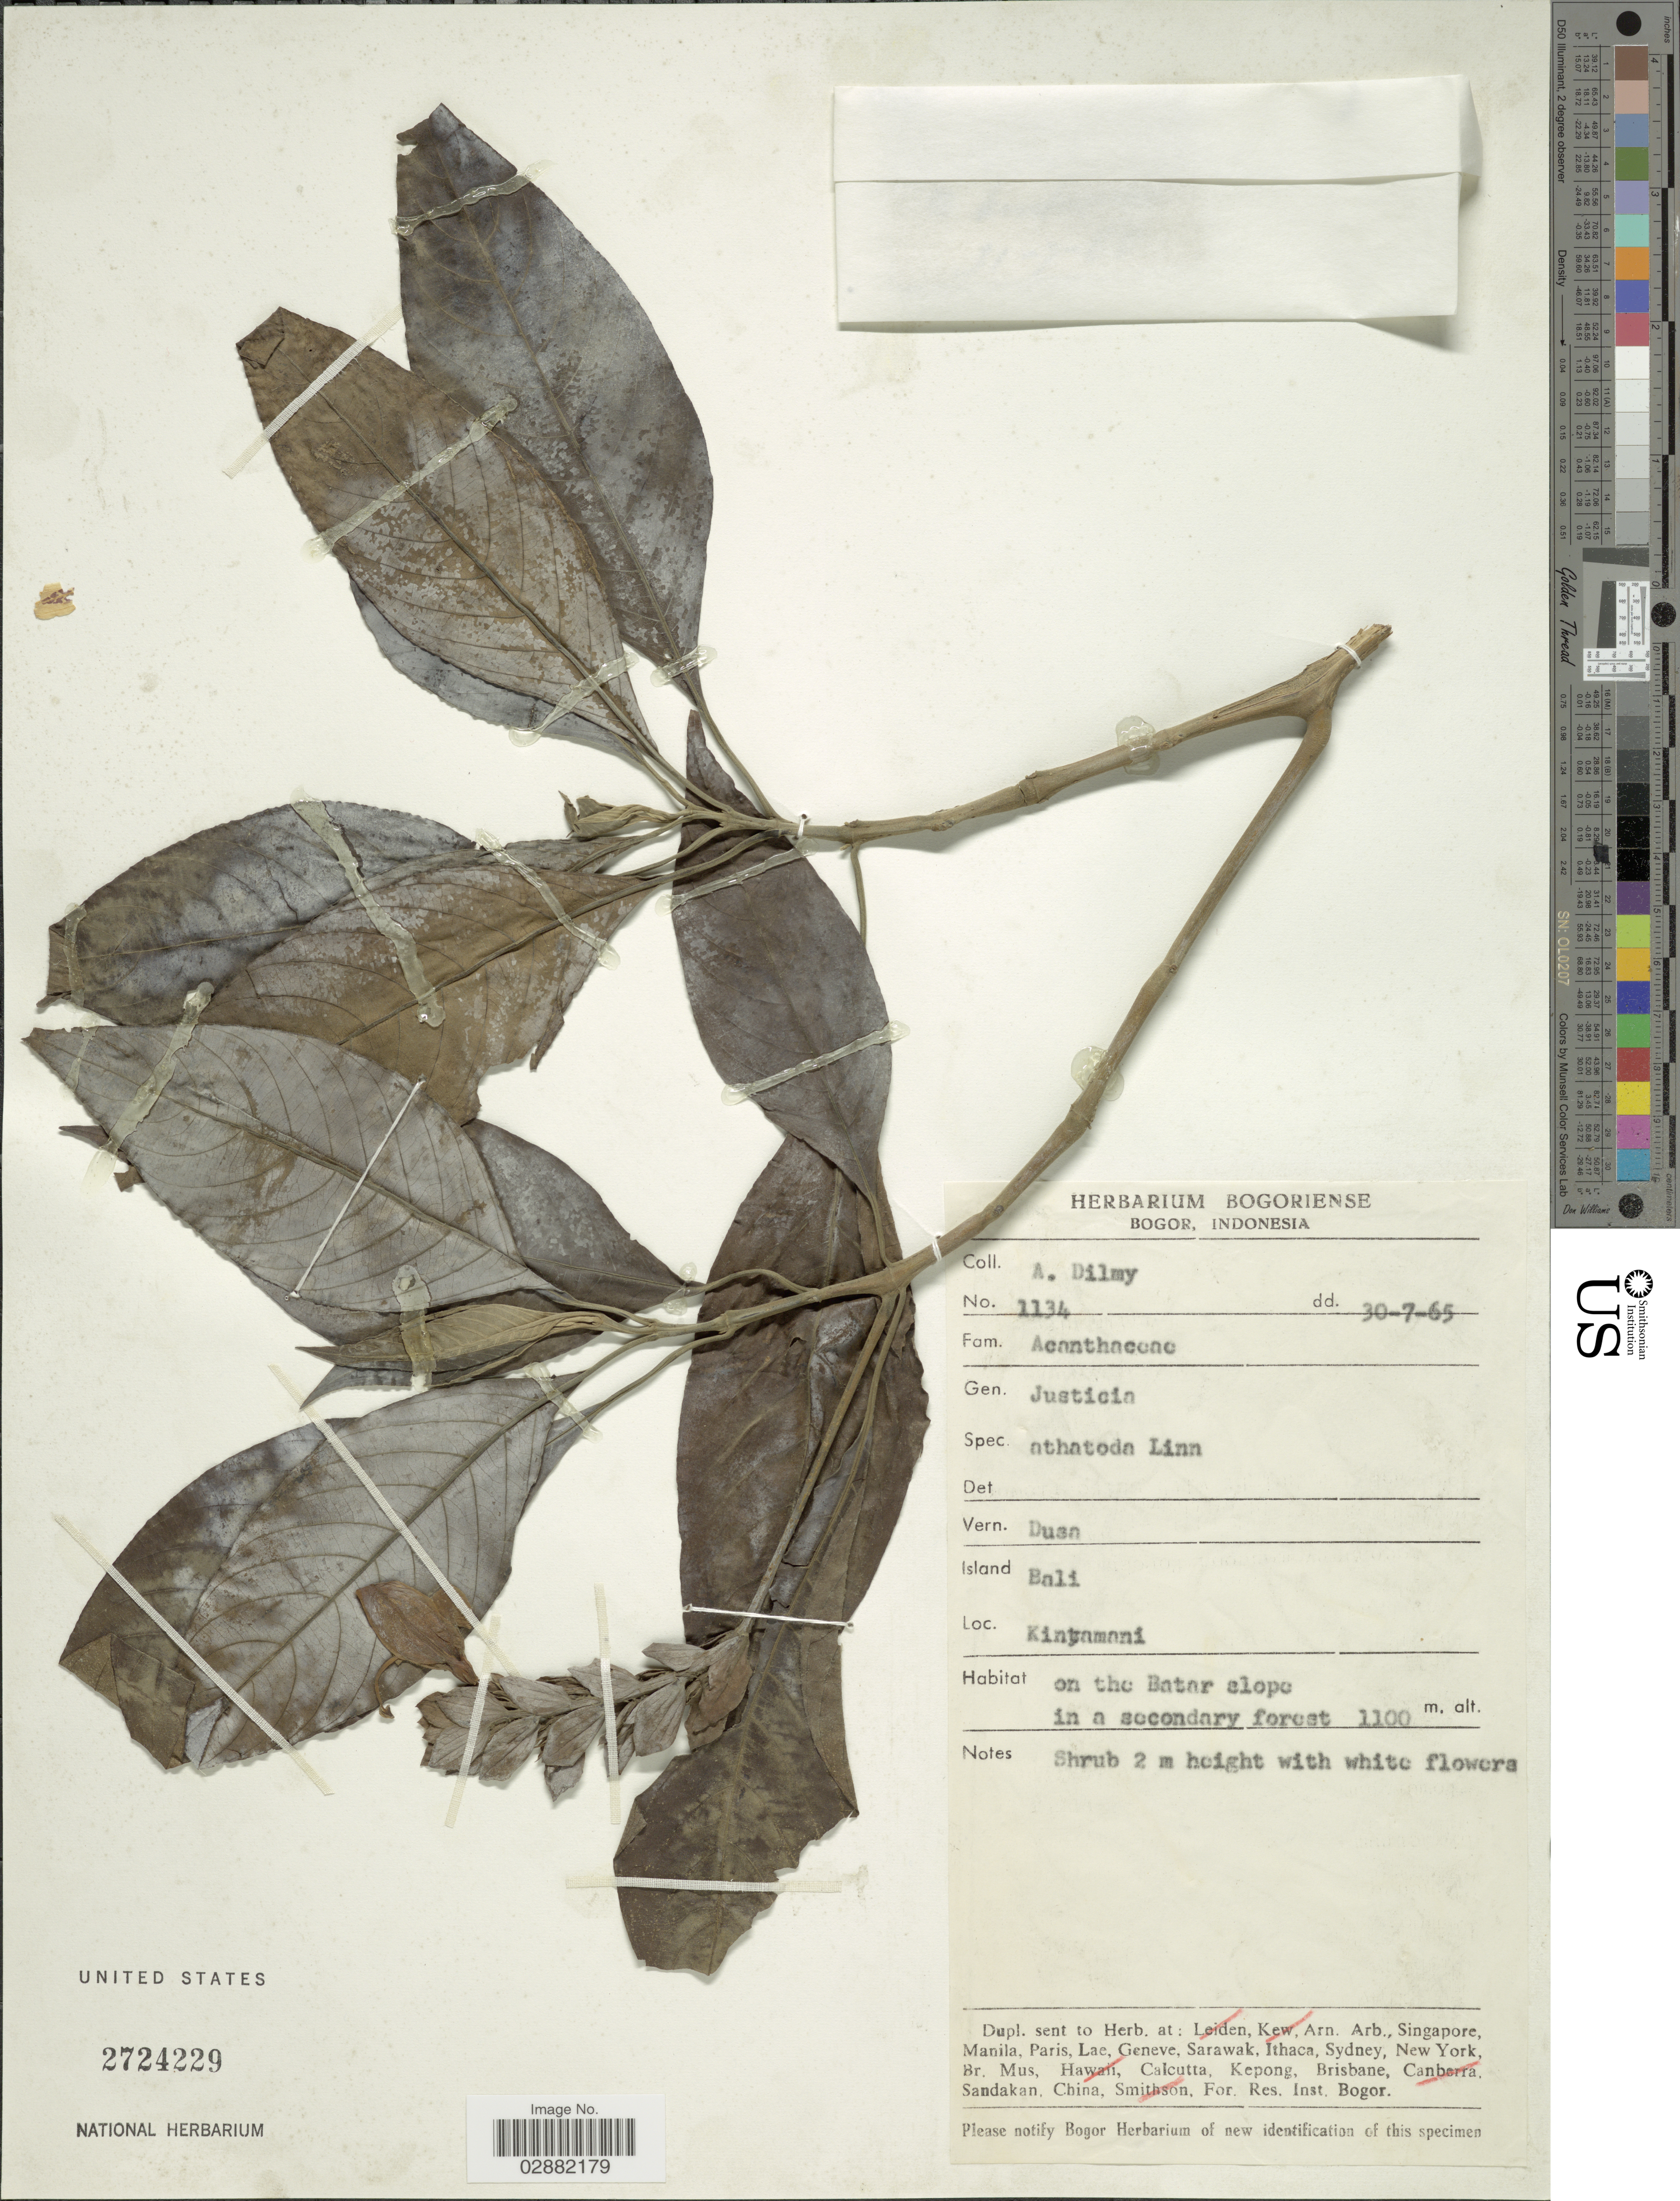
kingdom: Plantae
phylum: Tracheophyta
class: Magnoliopsida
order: Lamiales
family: Acanthaceae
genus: Justicia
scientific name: Justicia adhatoda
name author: L.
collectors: A. Dilmy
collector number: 1134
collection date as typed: Transcribed d/m/y: 30/7/65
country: Indonesia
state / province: Nusa Tenggara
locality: Island Bali. Kintamani.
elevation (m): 1100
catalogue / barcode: US 2724229